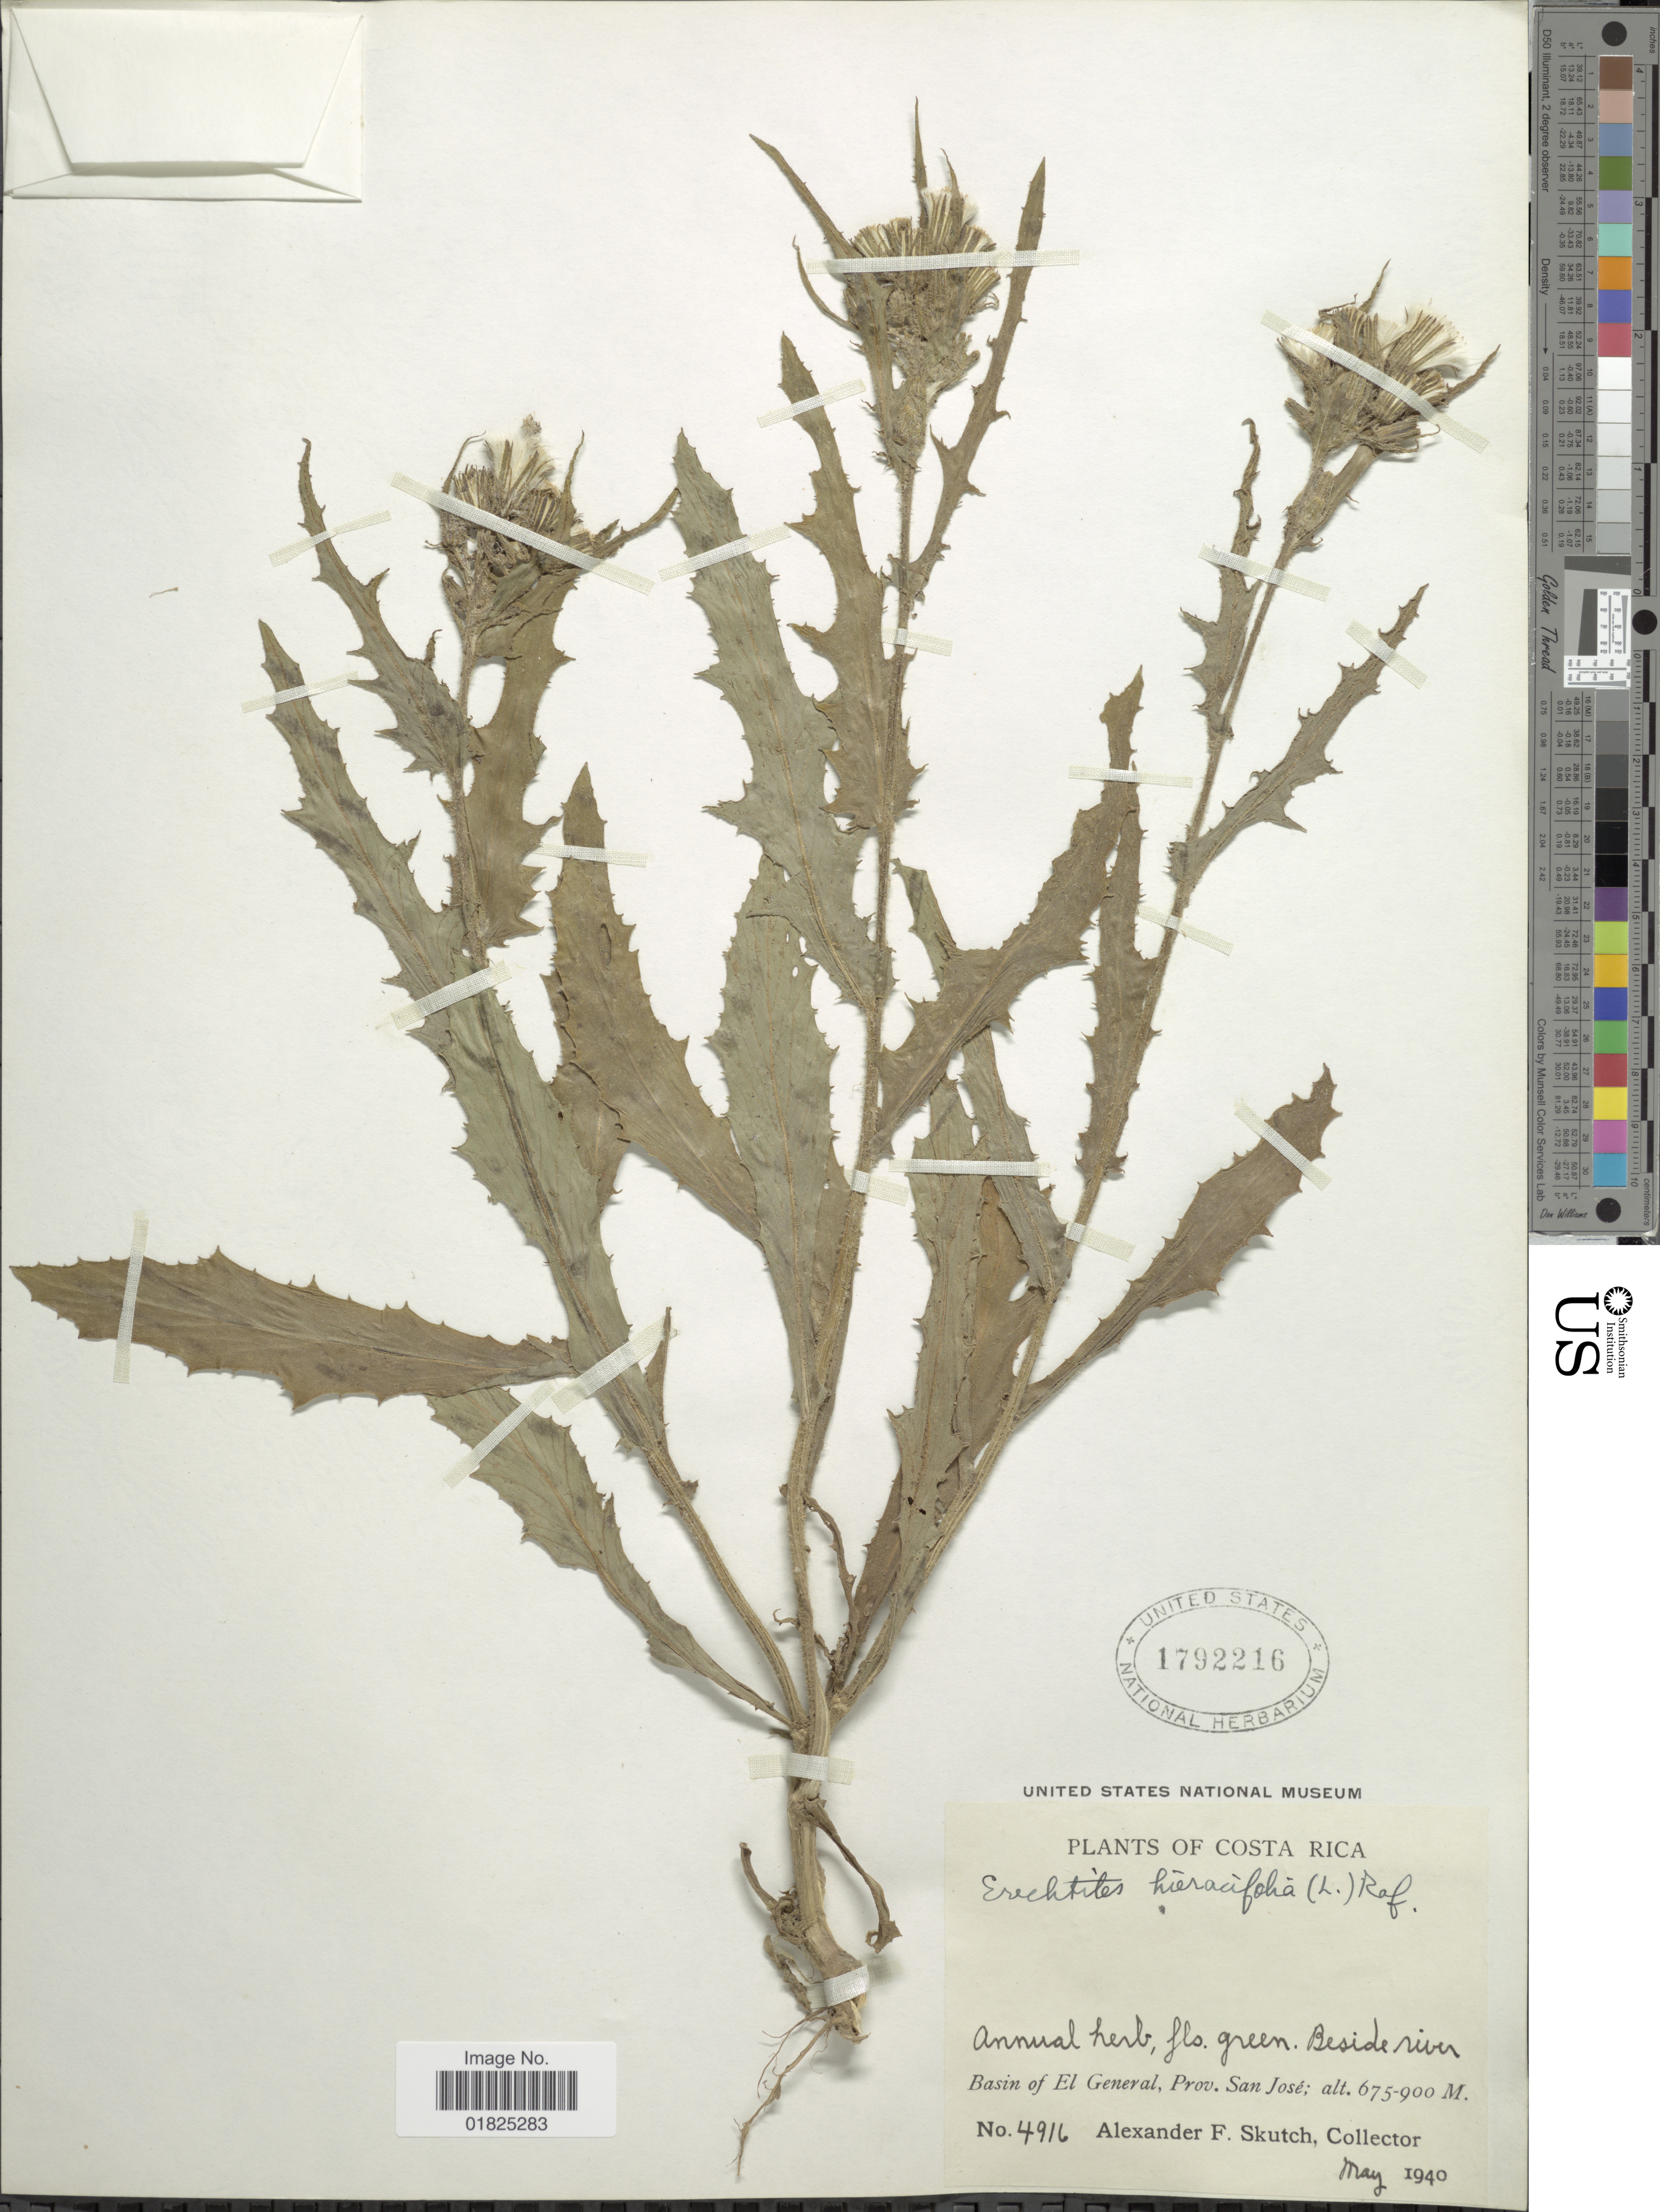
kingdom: Plantae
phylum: Tracheophyta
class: Magnoliopsida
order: Asterales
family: Asteraceae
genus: Erechtites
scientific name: Erechtites hieraciifolius var. cacaliodes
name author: (Fisch. ex Spreng.) Less. ex Griseb.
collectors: A. F. Skutch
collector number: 4916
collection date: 1940-05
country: Costa Rica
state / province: San José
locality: Basin of El General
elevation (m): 675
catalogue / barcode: US 1792216